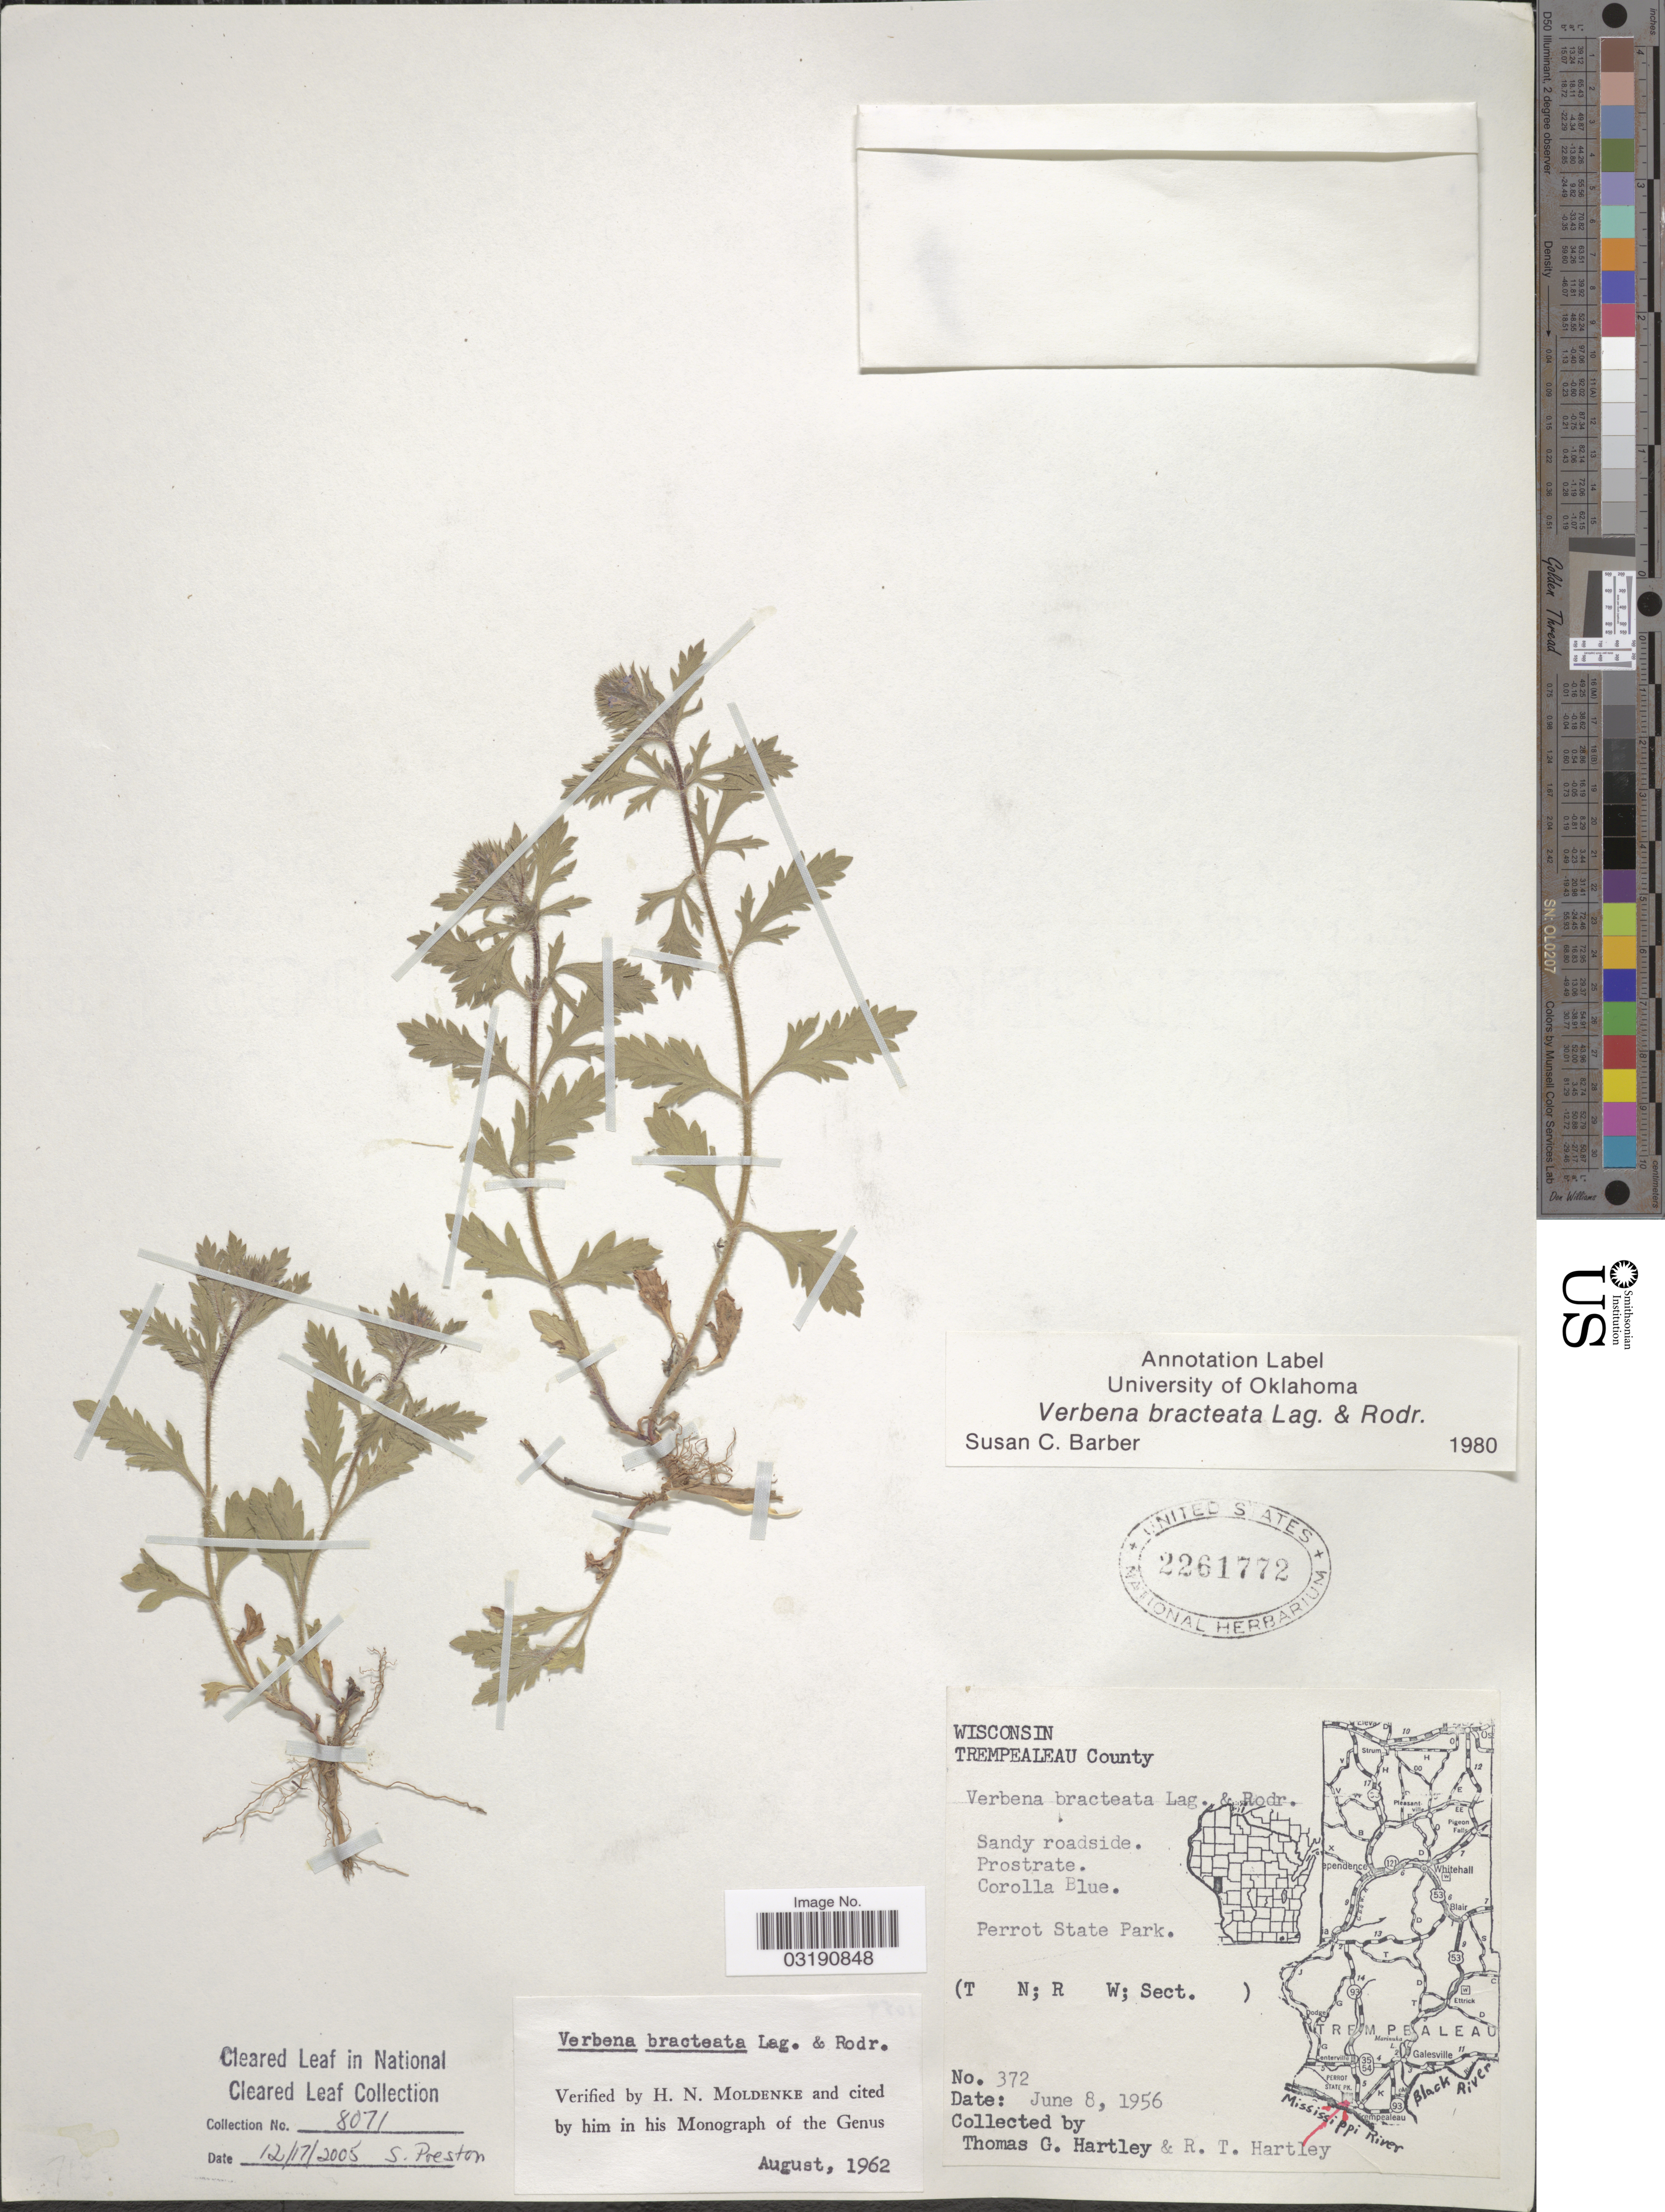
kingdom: Plantae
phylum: Tracheophyta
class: Magnoliopsida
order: Lamiales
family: Verbenaceae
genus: Verbena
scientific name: Verbena bracteata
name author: Cav. ex Lag. & Rodr.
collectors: T. G. Hartley & R. T. Hartley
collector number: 372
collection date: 1956-06-08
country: United States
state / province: Wisconsin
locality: Trempealeau County. Perrot State Park.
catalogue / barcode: US 2261772